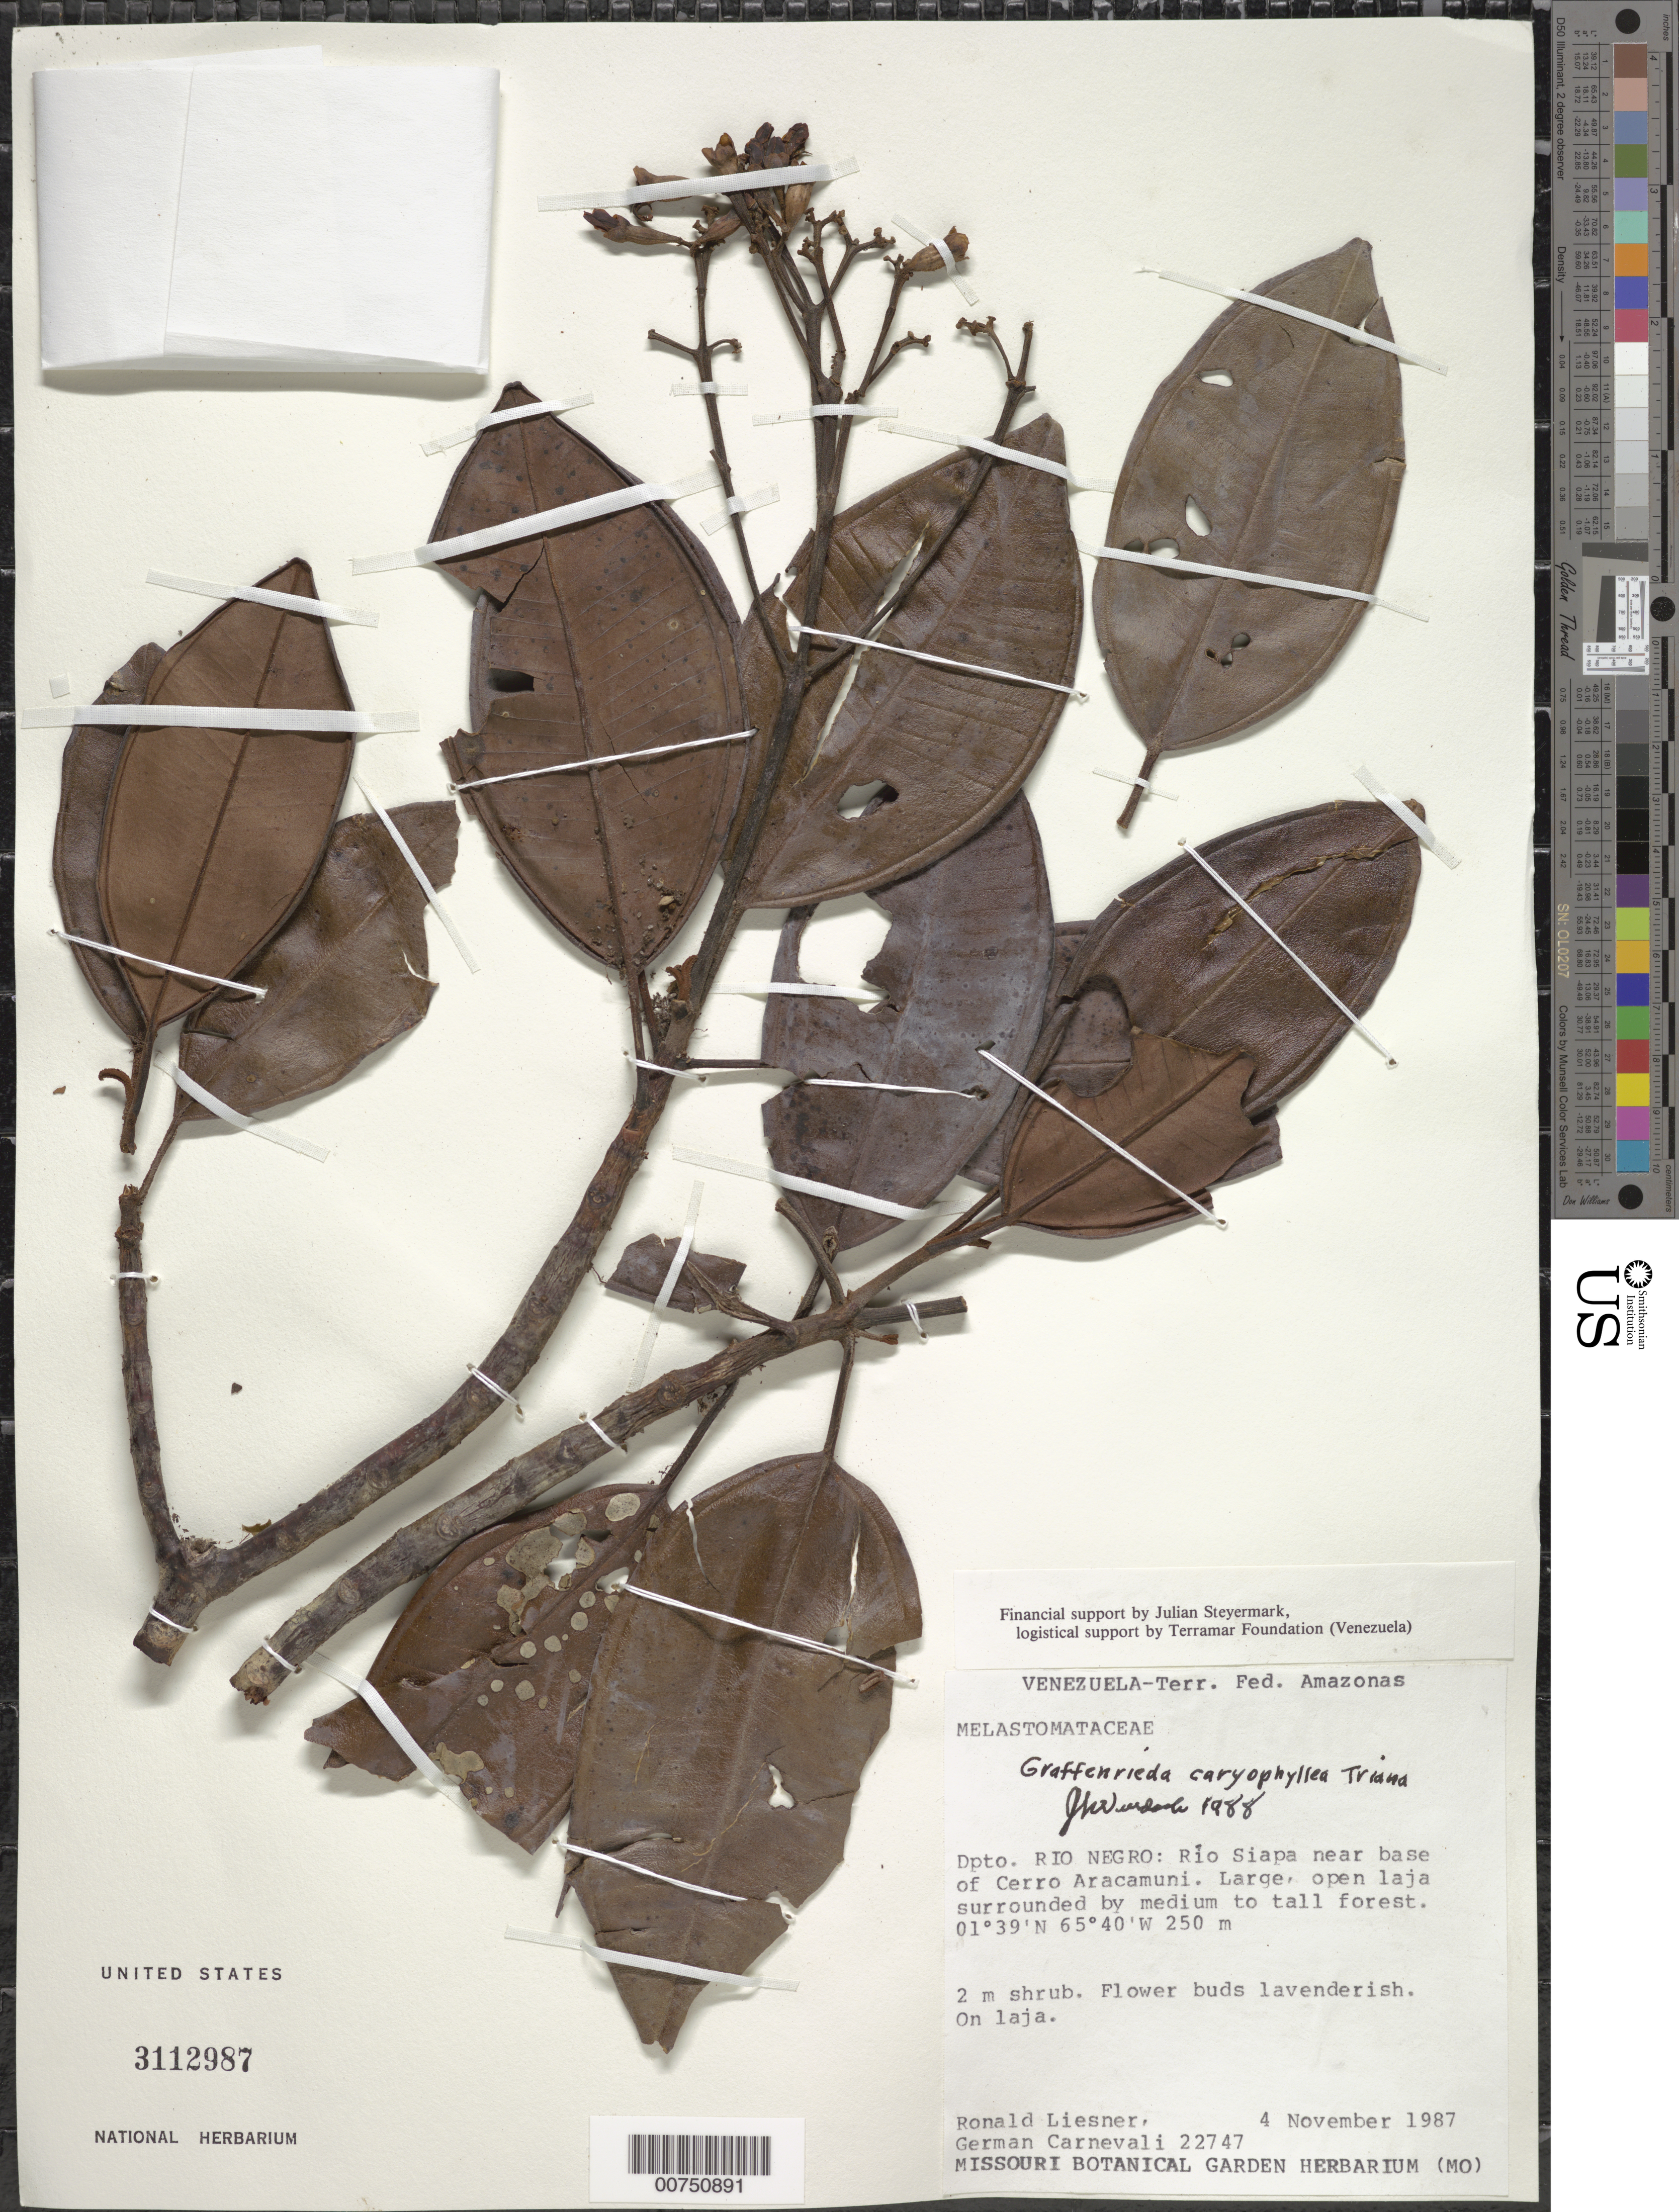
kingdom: Plantae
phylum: Tracheophyta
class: Magnoliopsida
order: Myrtales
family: Melastomataceae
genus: Graffenrieda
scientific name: Graffenrieda caryophyllea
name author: Triana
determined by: Gröger, A.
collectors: R. L. Liesner & G. Carnevali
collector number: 22747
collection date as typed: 4-Nov-87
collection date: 1987-11-04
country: Venezuela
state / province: Amazonas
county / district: Río Negro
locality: Río Siapa, near base of Cerro Aracamuni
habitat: Large open laja surrounded by medium to tall forest; edge of laja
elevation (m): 250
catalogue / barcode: US 3112987